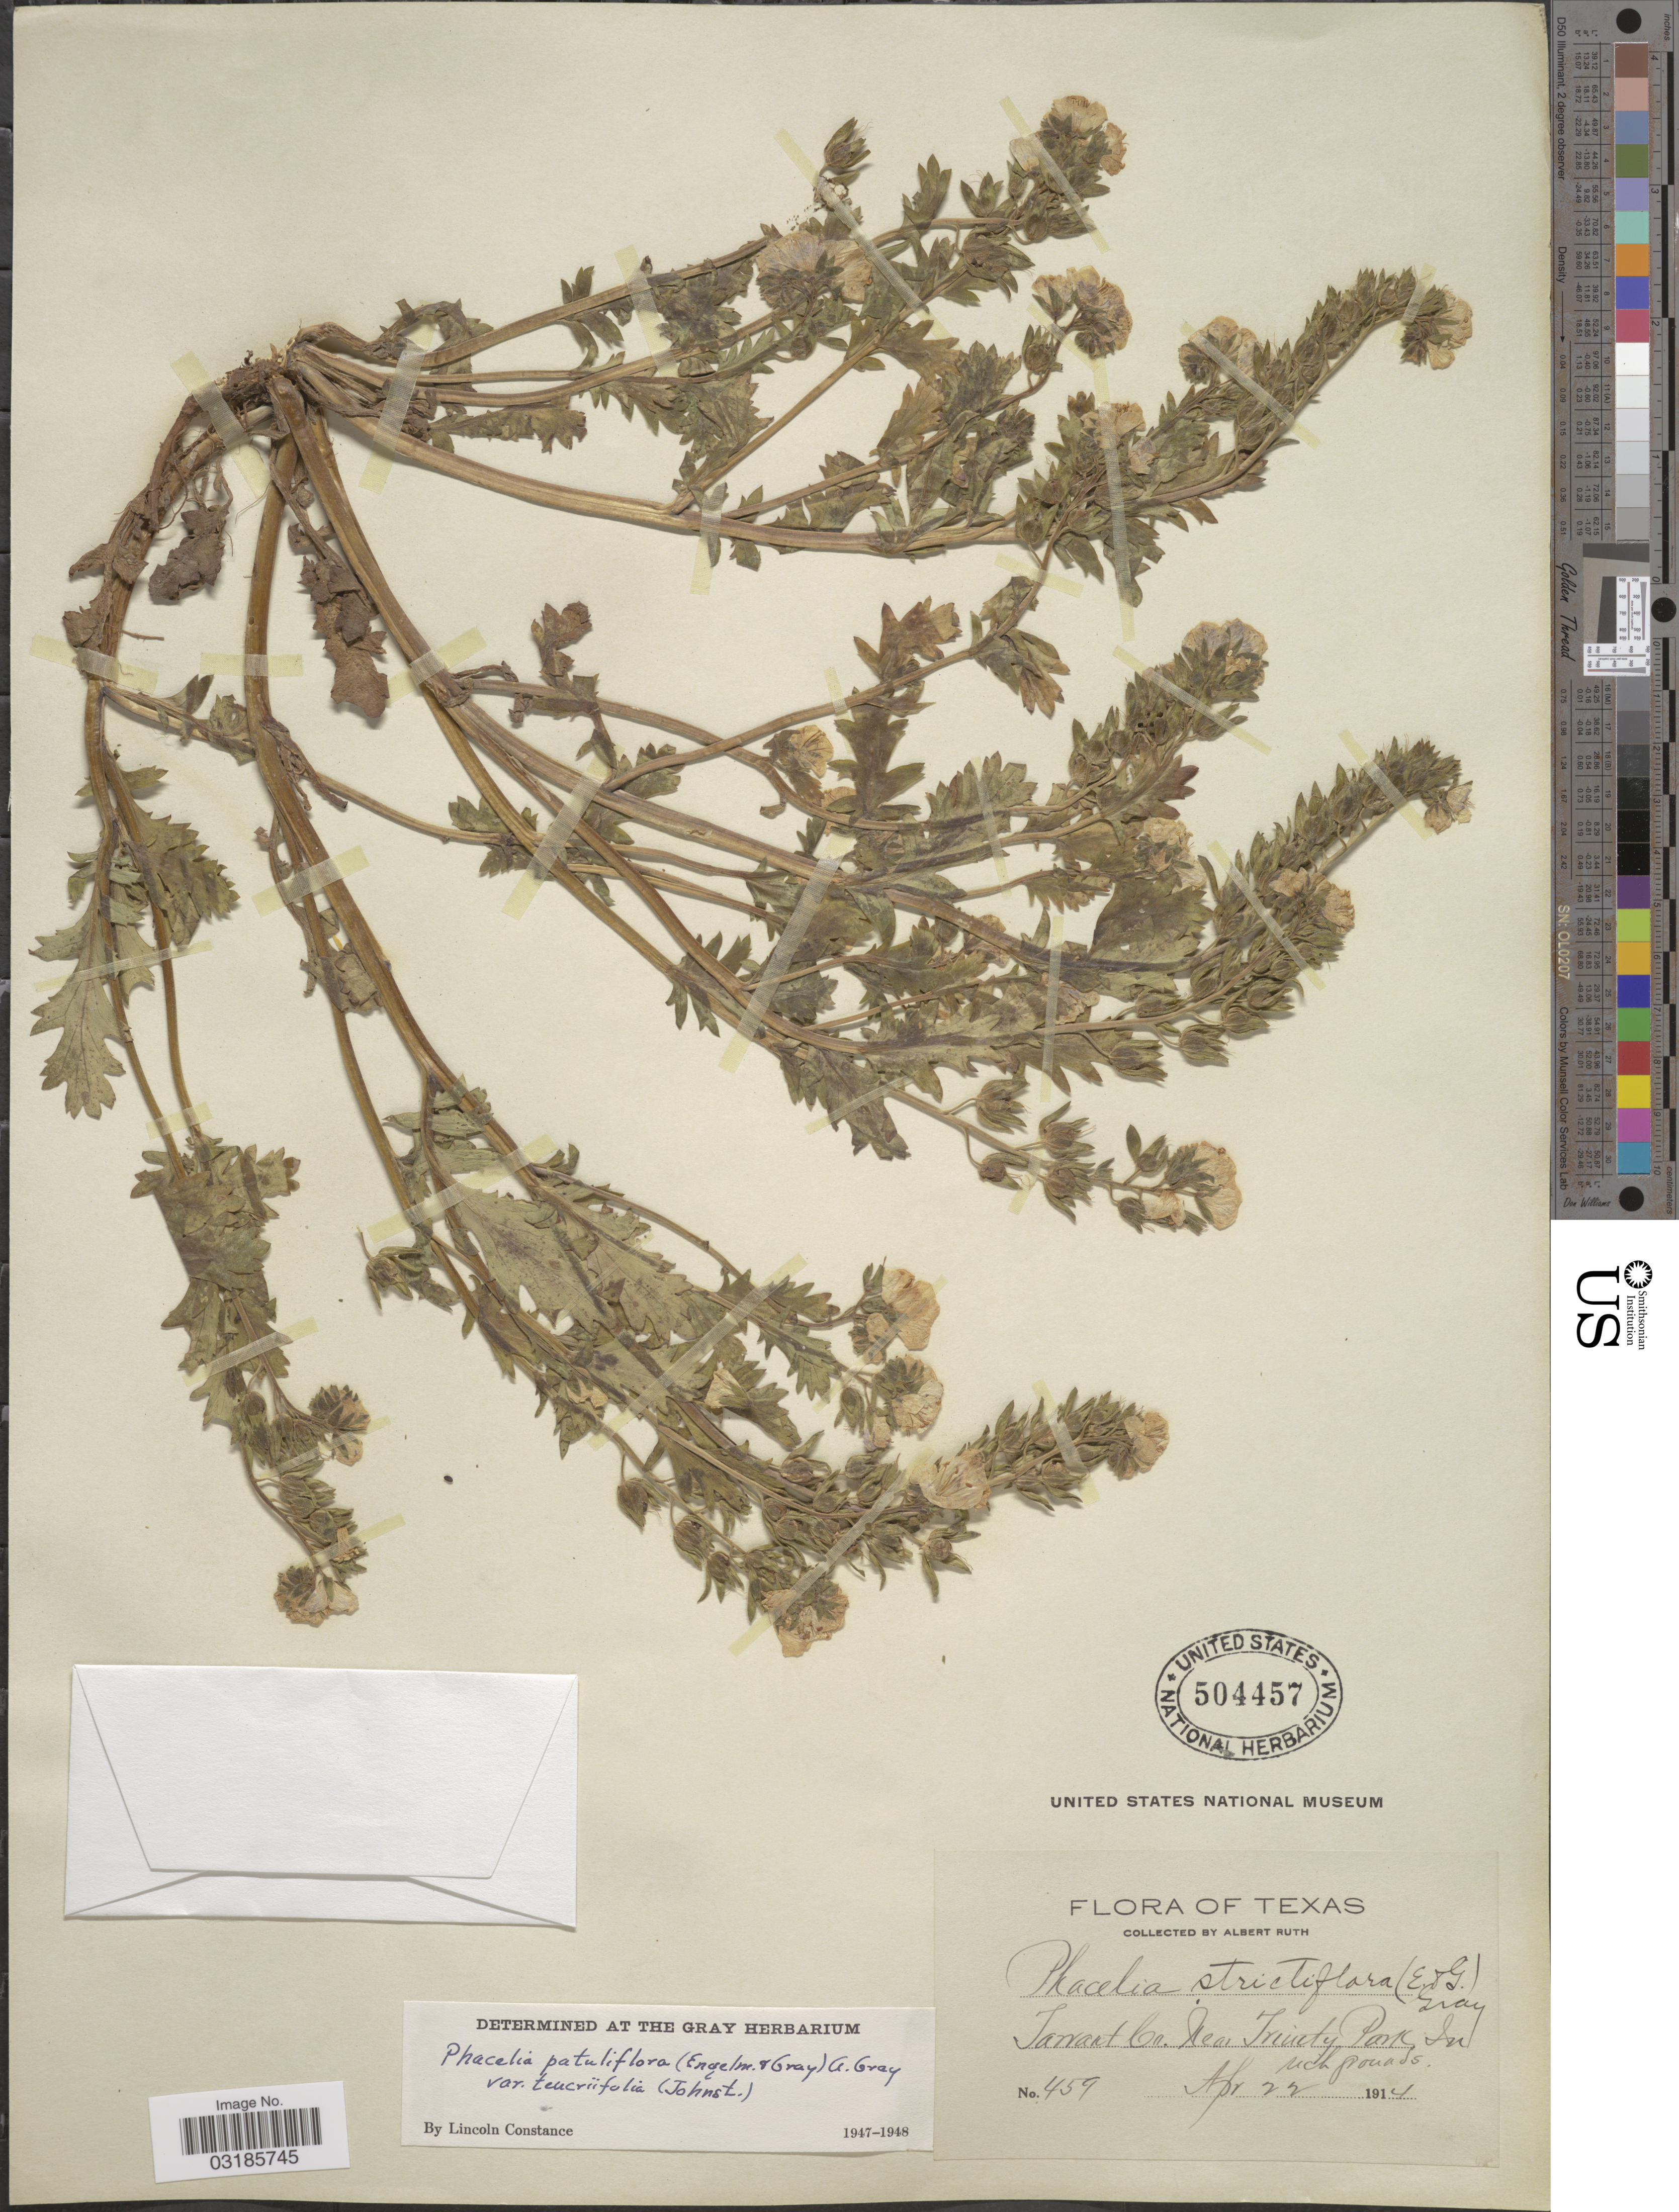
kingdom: Plantae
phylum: Tracheophyta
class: Magnoliopsida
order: Boraginales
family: Hydrophyllaceae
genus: Phacelia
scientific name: Phacelia patuliflora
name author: (Engelm. & A. Gray) A. Gray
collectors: A. Ruth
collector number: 459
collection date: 1914-04-22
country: United States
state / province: Texas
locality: Tarrant Co. Near Trinity Park. In rich grounds.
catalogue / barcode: US 504457